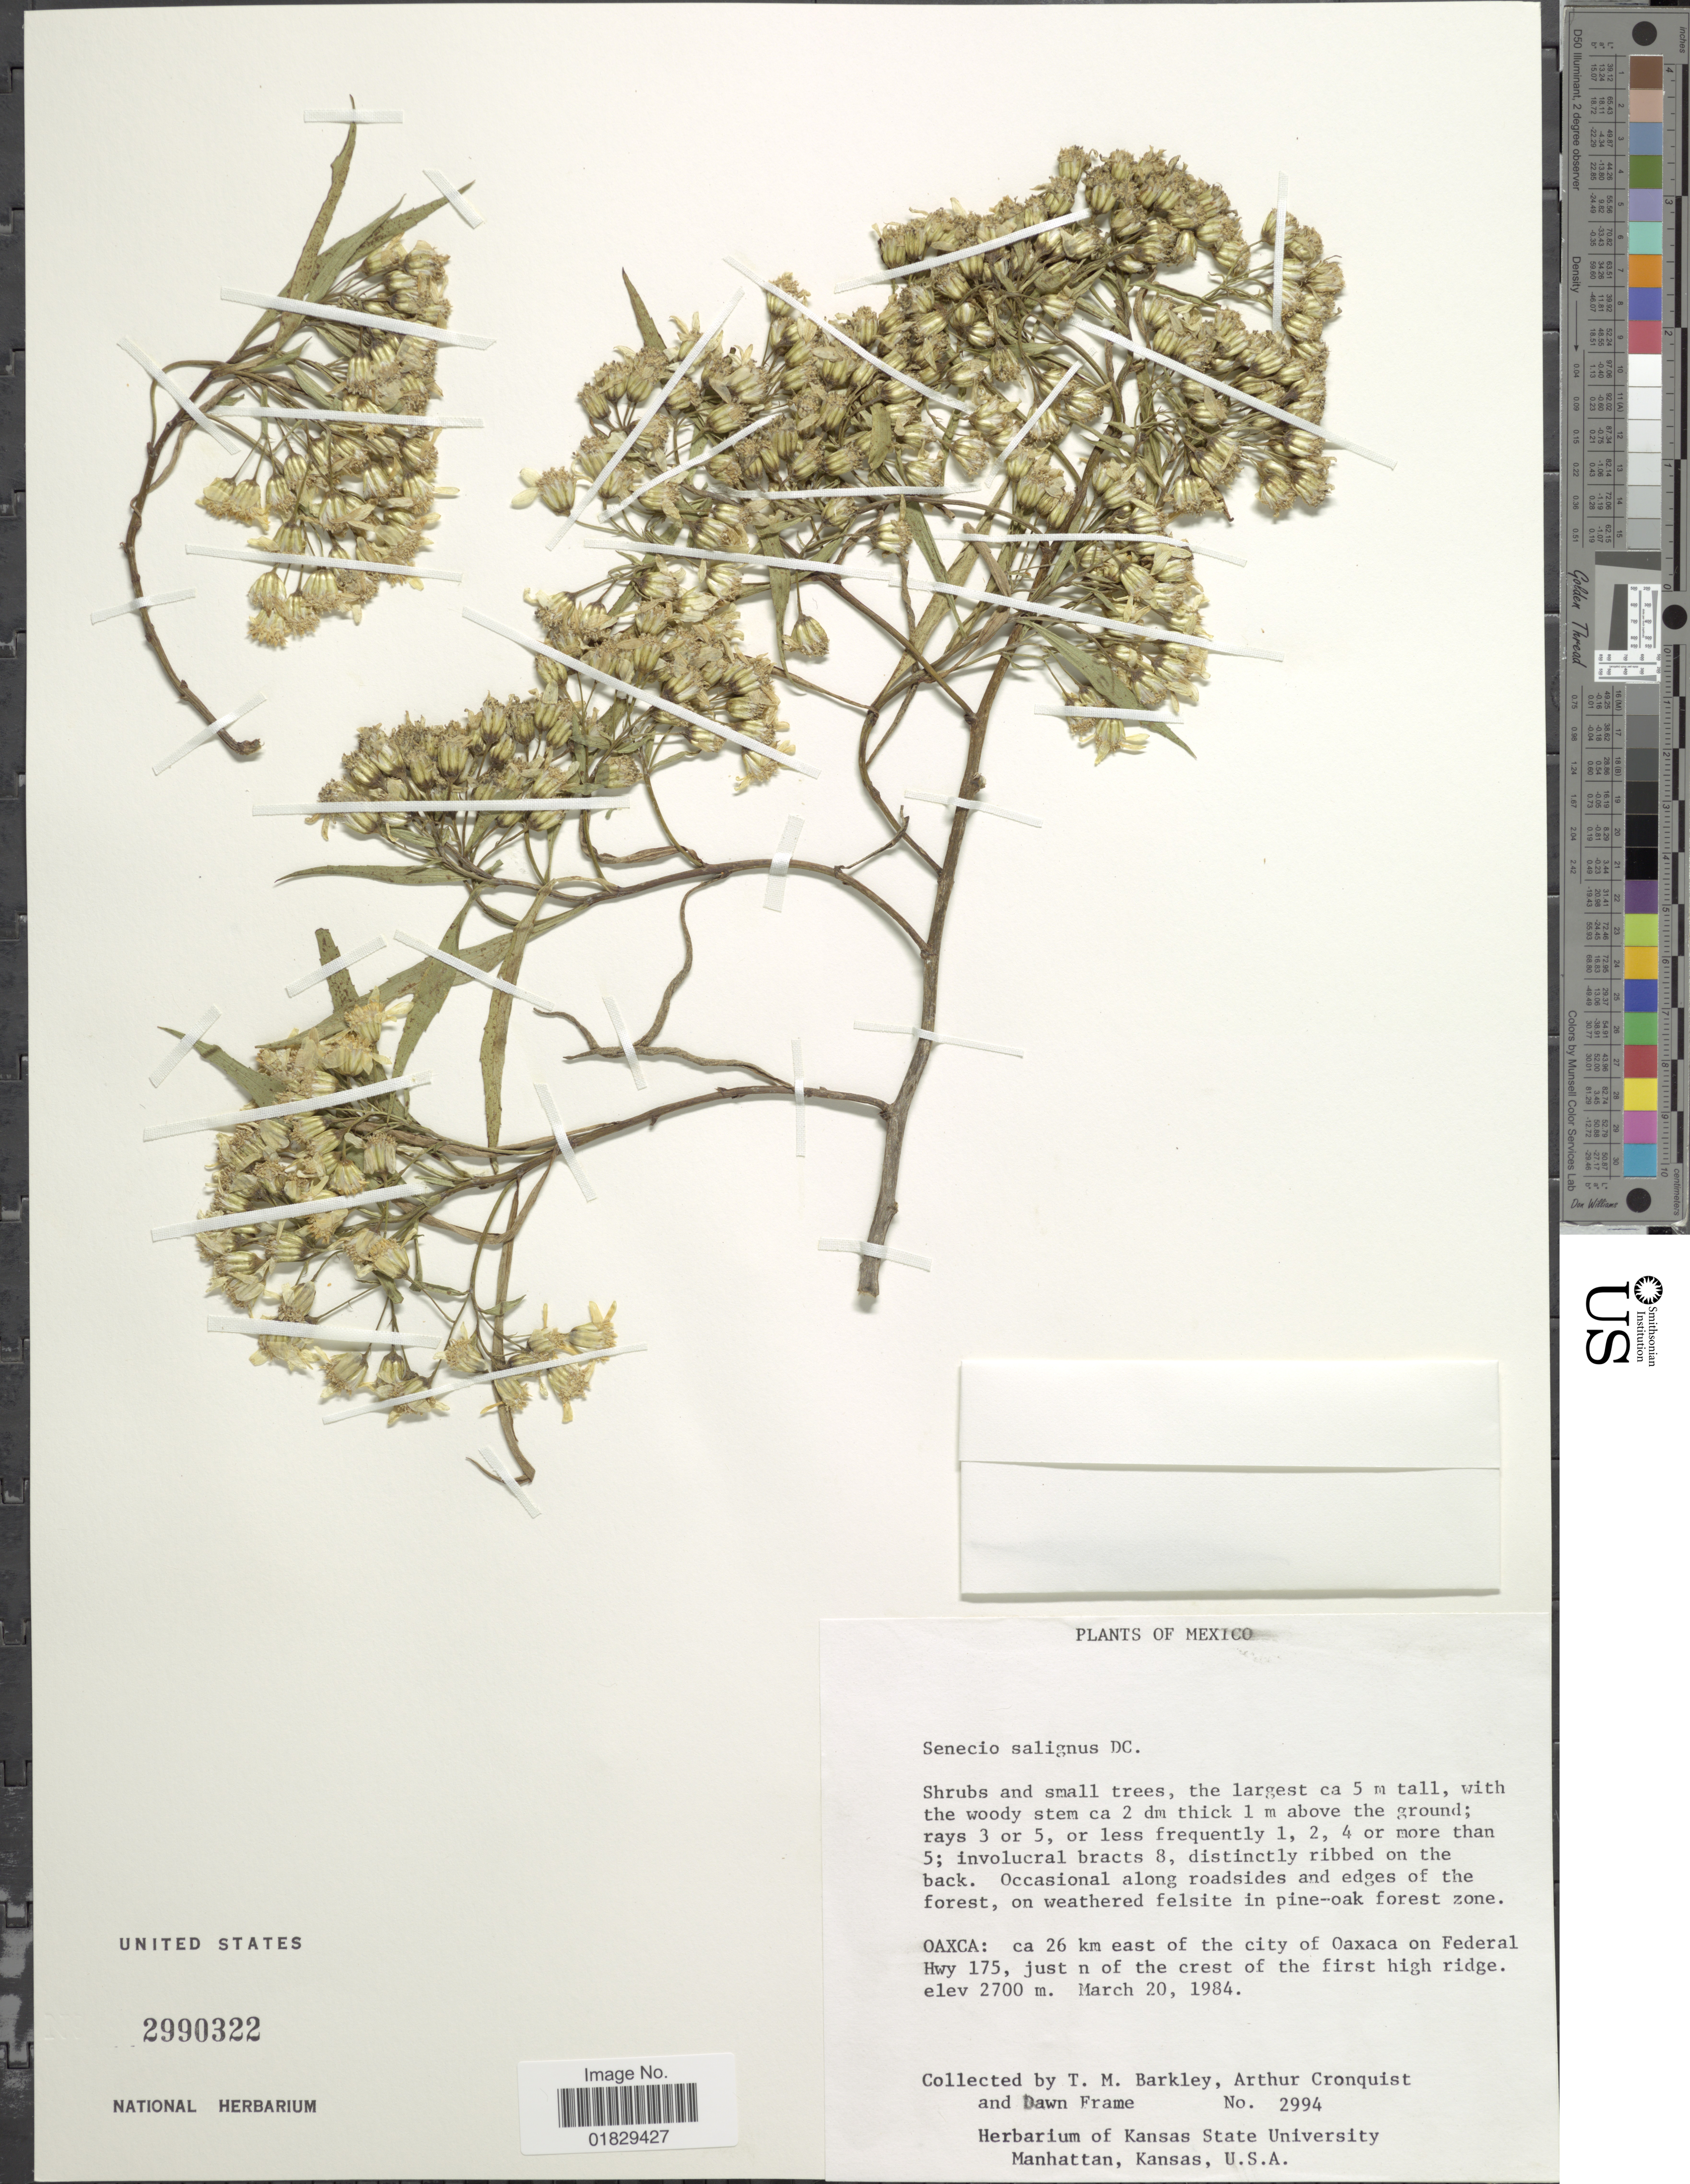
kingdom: Plantae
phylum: Tracheophyta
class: Magnoliopsida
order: Asterales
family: Asteraceae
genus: Barkleyanthus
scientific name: Barkleyanthus salicifolius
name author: (Kunth) H. Rob. & Brettell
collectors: T. M. Barkley, A. J. Cronquist & D. Frame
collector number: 2994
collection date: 1984-03-20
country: Mexico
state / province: Oaxaca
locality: Oaxaca: ca 26 km east of the city of Oaxaca on Federal Hwy 175, just n of the crest of the first high ridge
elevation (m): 2700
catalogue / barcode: US 2990322